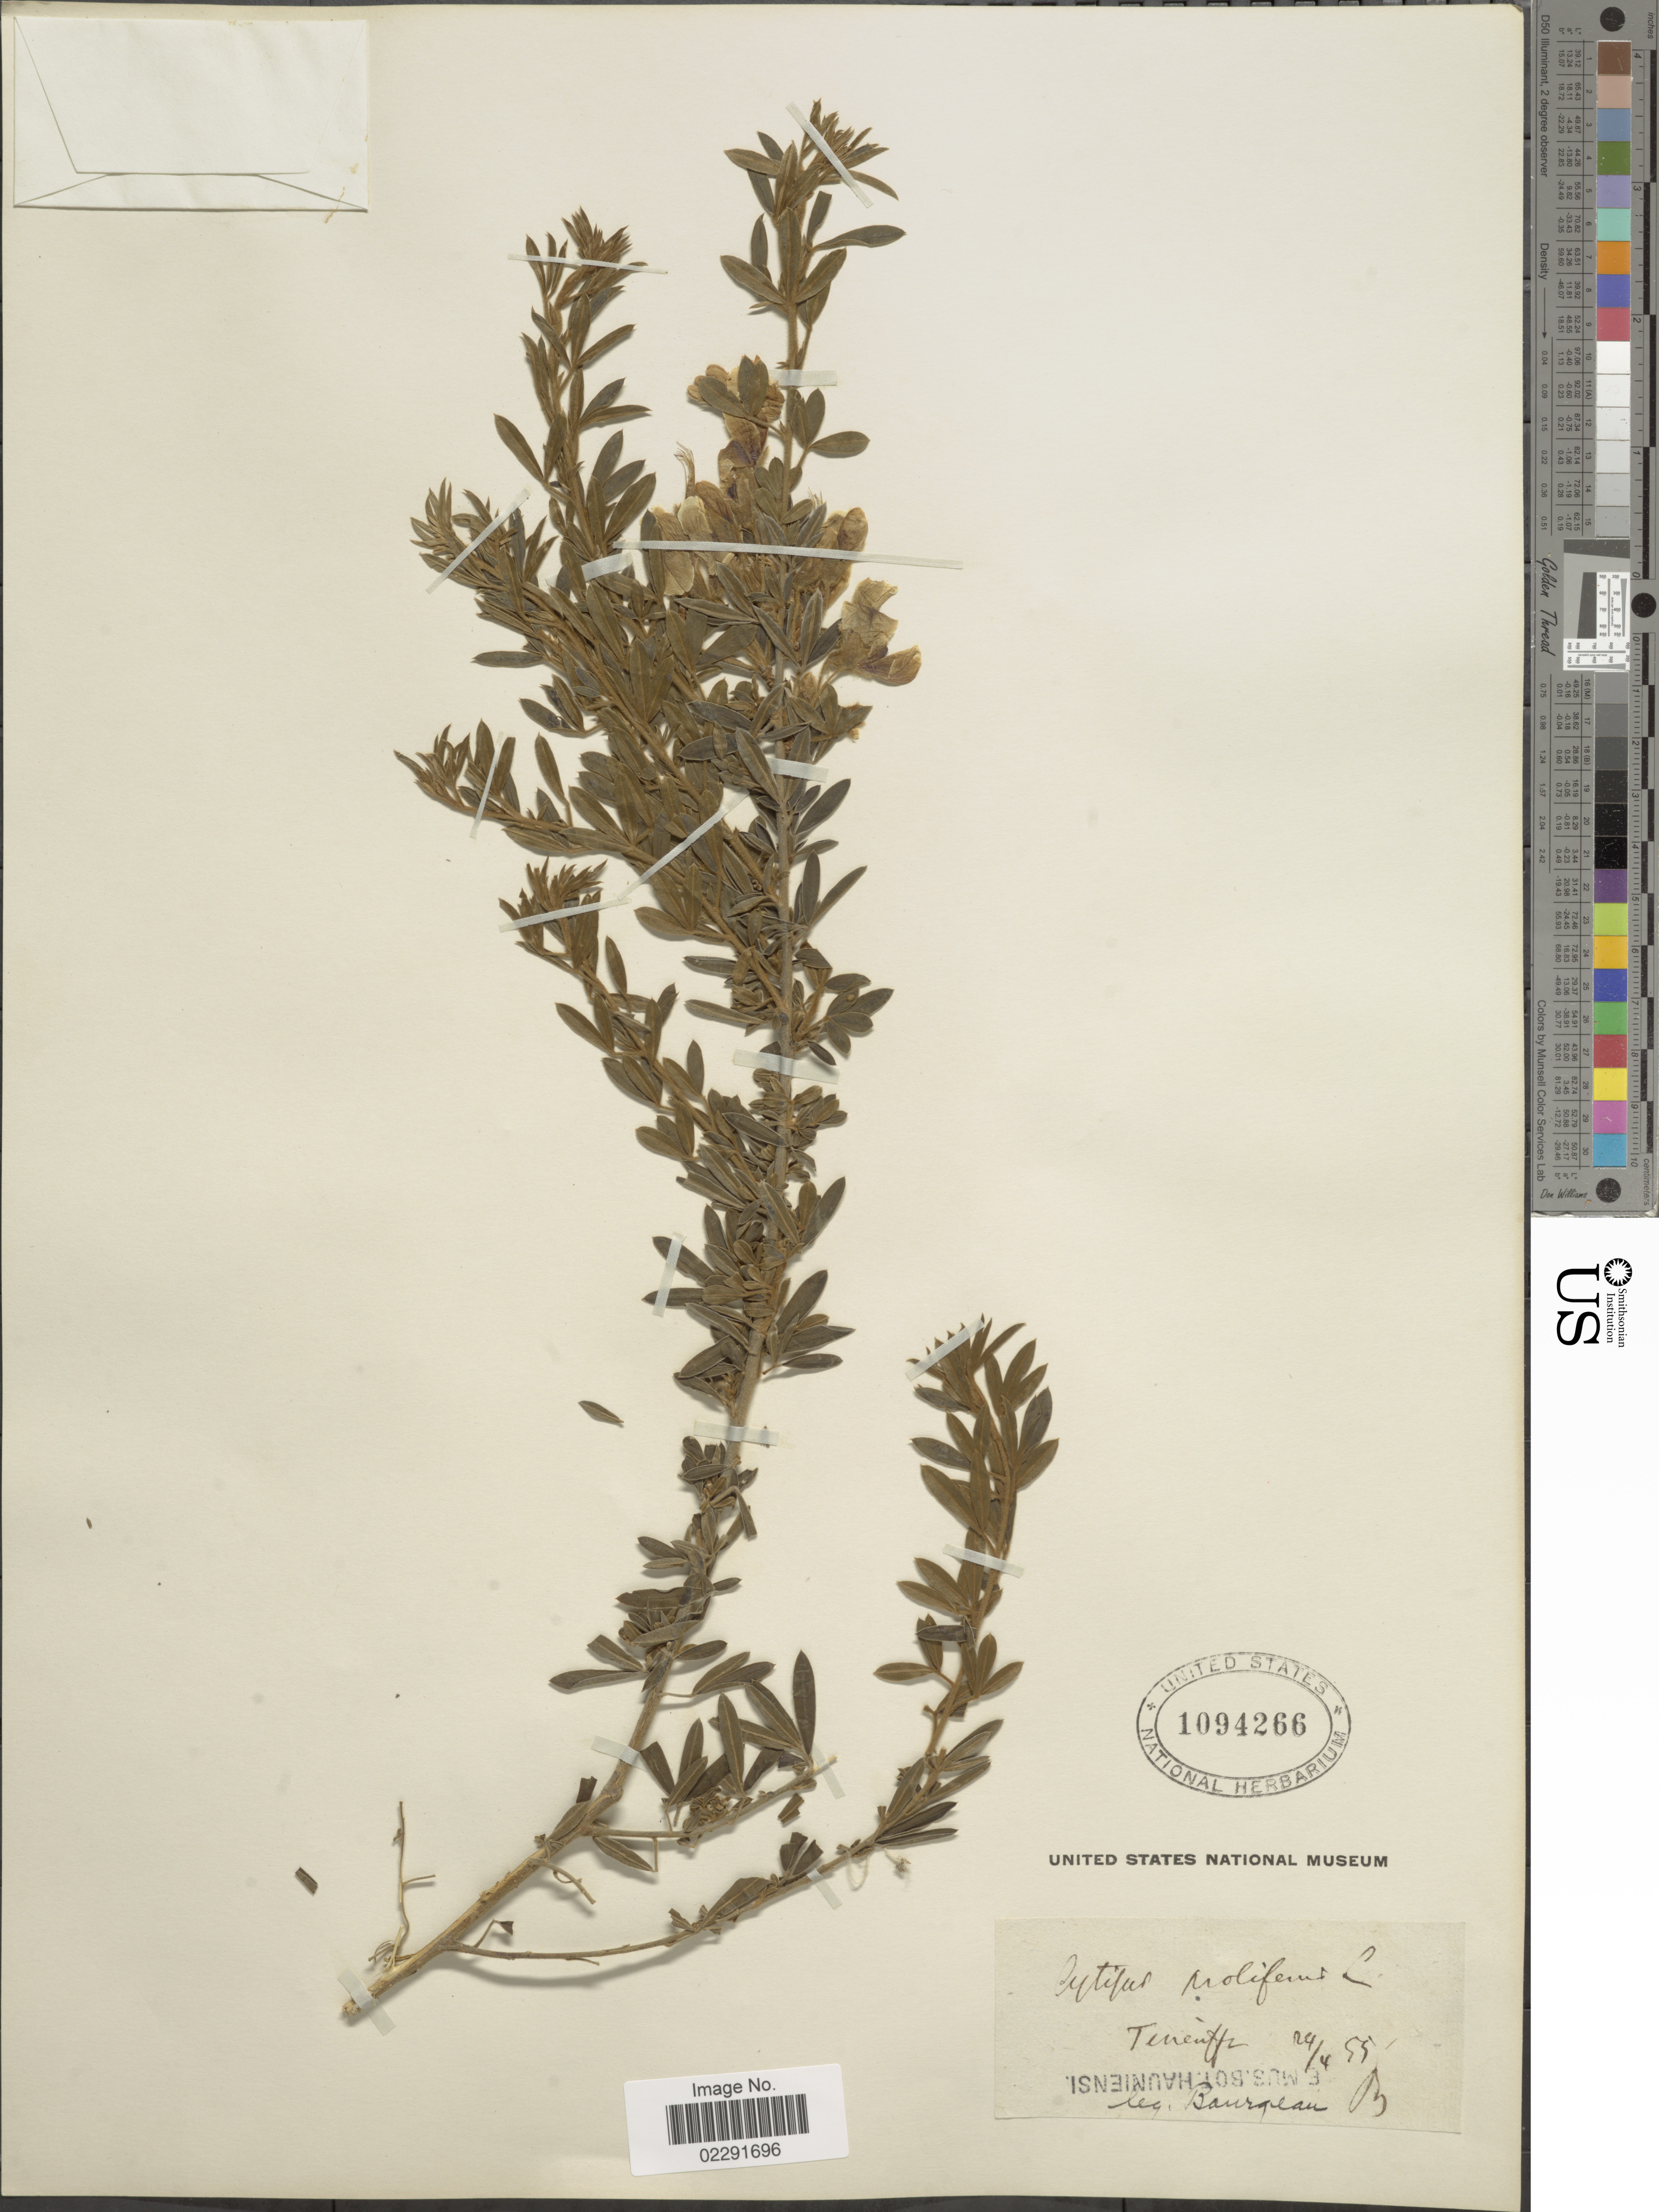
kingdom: Plantae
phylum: Tracheophyta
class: Magnoliopsida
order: Fabales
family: Fabaceae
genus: Cytisus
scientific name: Cytisus prolifer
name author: L. f.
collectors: -. Bourgeau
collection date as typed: Transcribed d/m/y: 24/4/55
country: Spain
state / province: Canarias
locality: Teneriffe.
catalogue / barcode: US 1094266